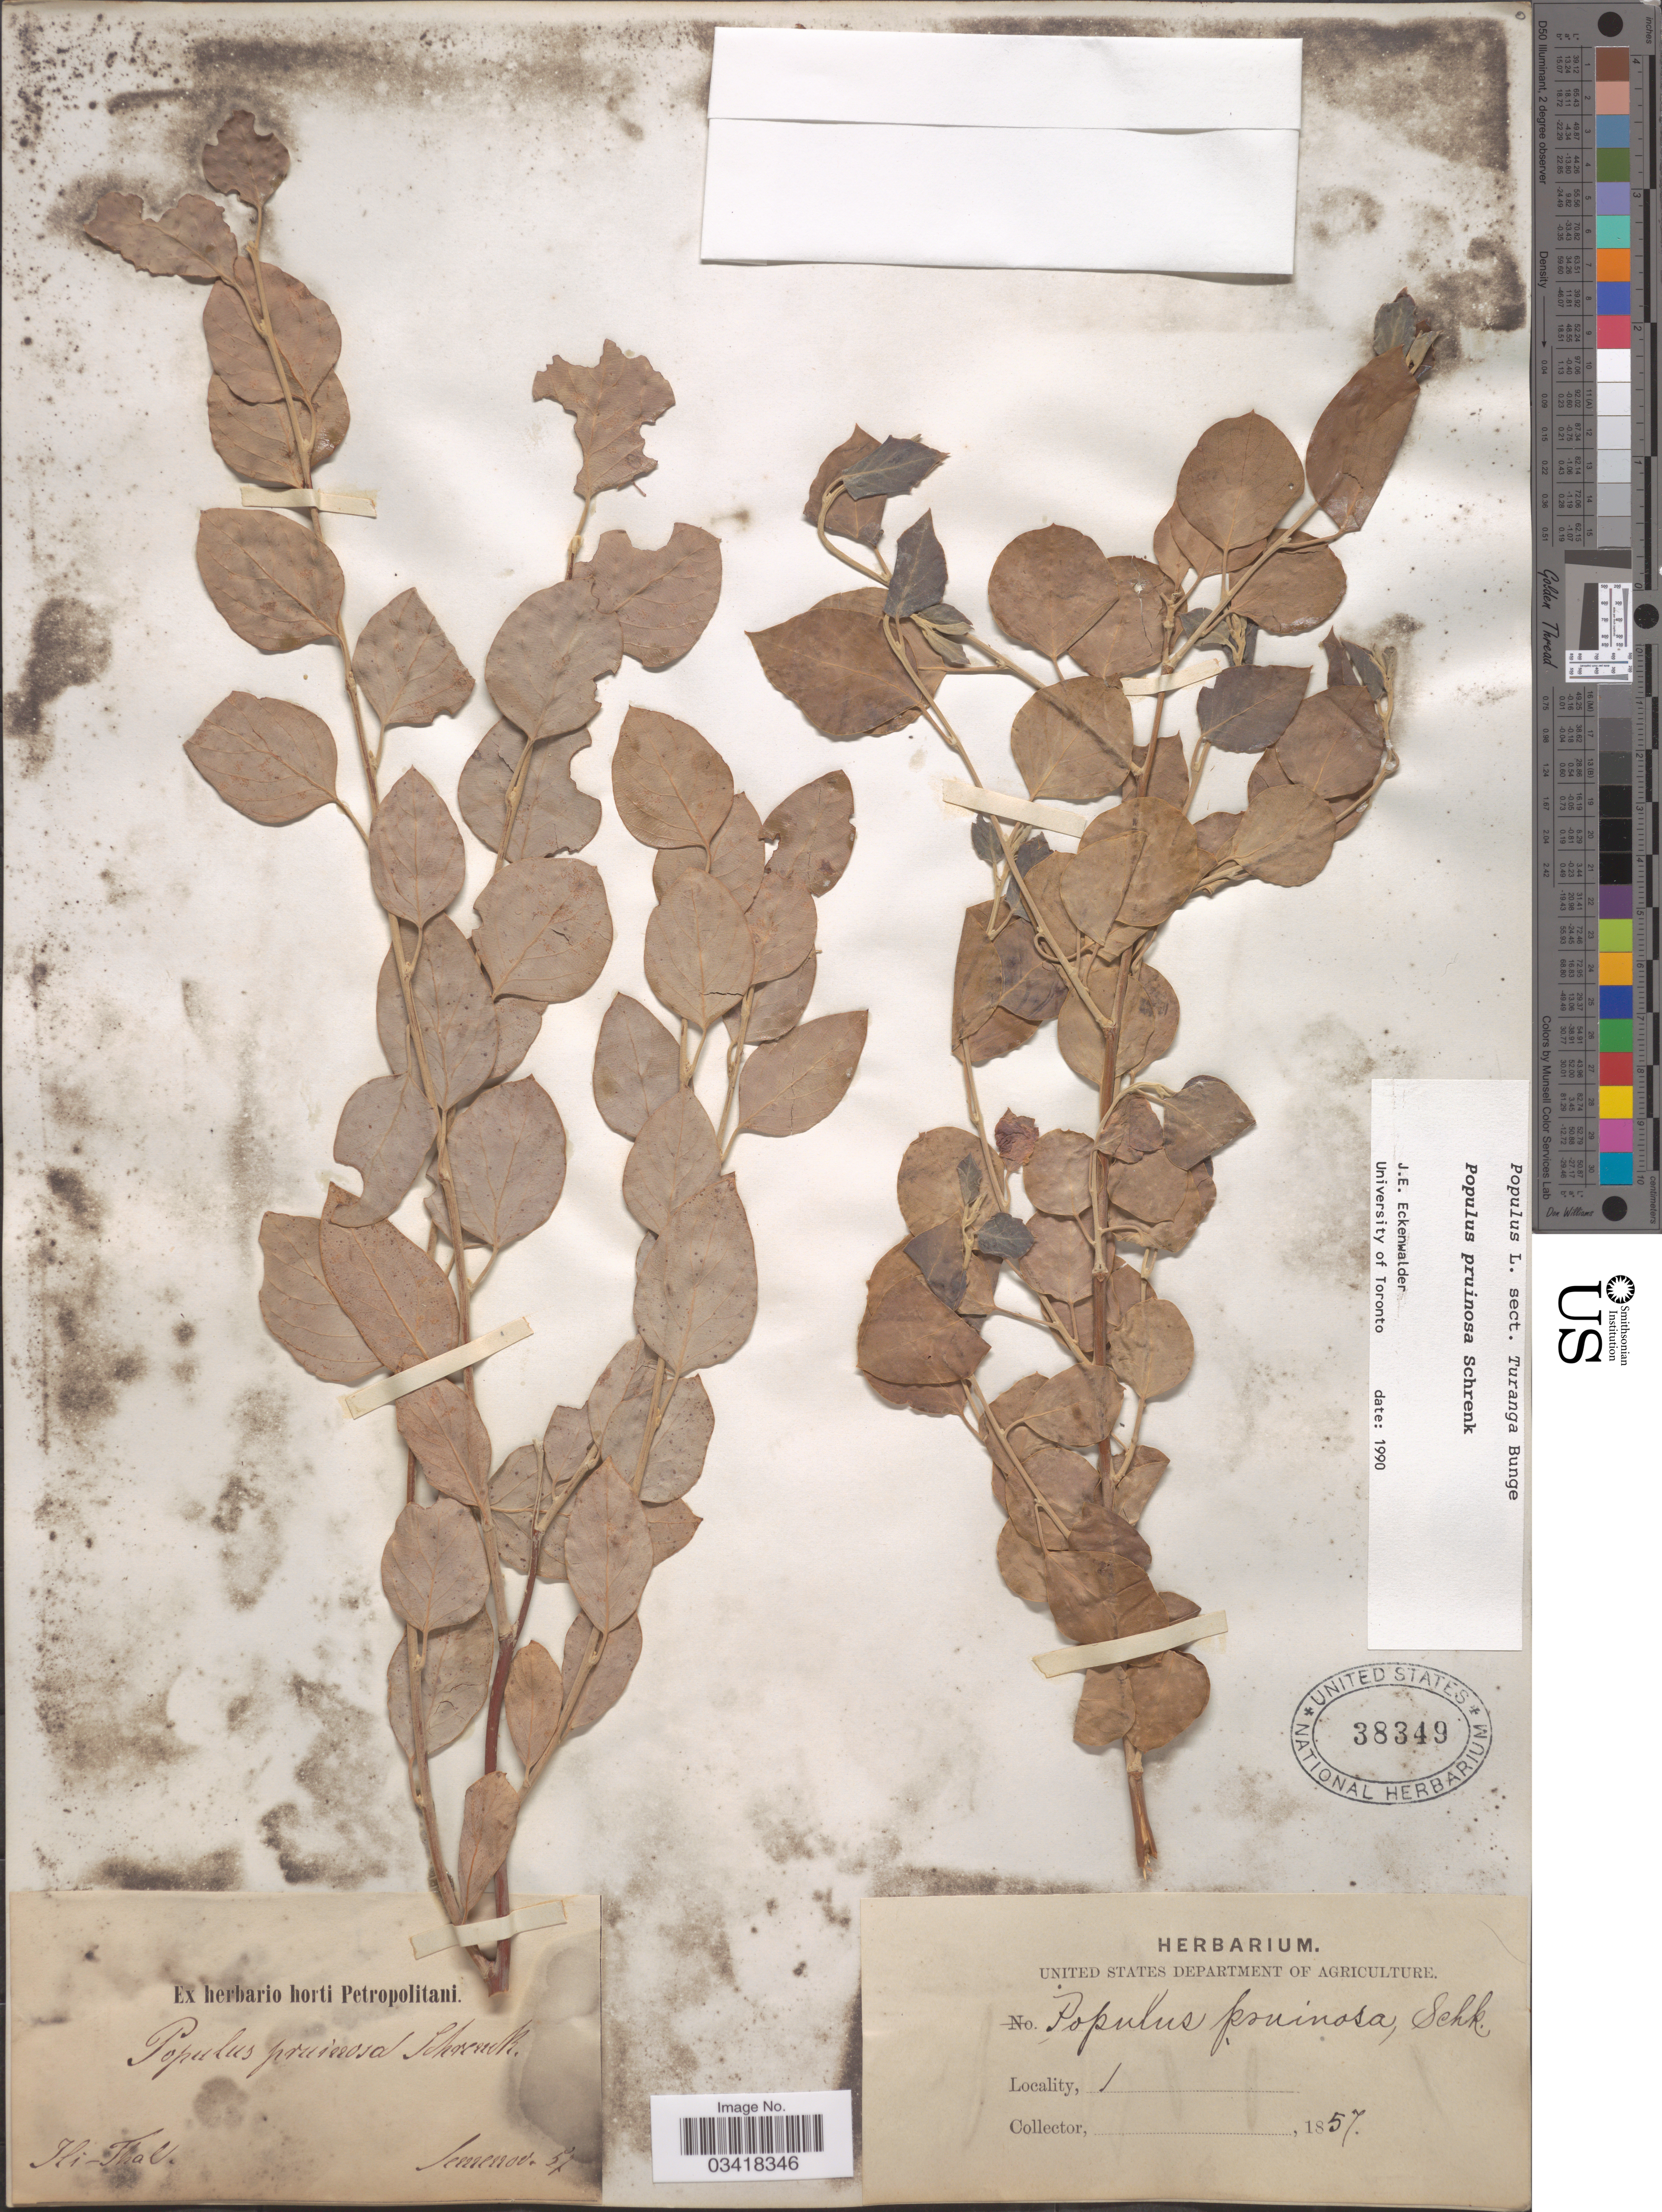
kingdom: Plantae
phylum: Tracheophyta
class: Magnoliopsida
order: Malpighiales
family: Salicaceae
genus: Populus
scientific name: Populus pruinosa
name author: Schrenk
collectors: -- Semenov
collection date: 1857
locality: Ili-Thal.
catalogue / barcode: US 38349